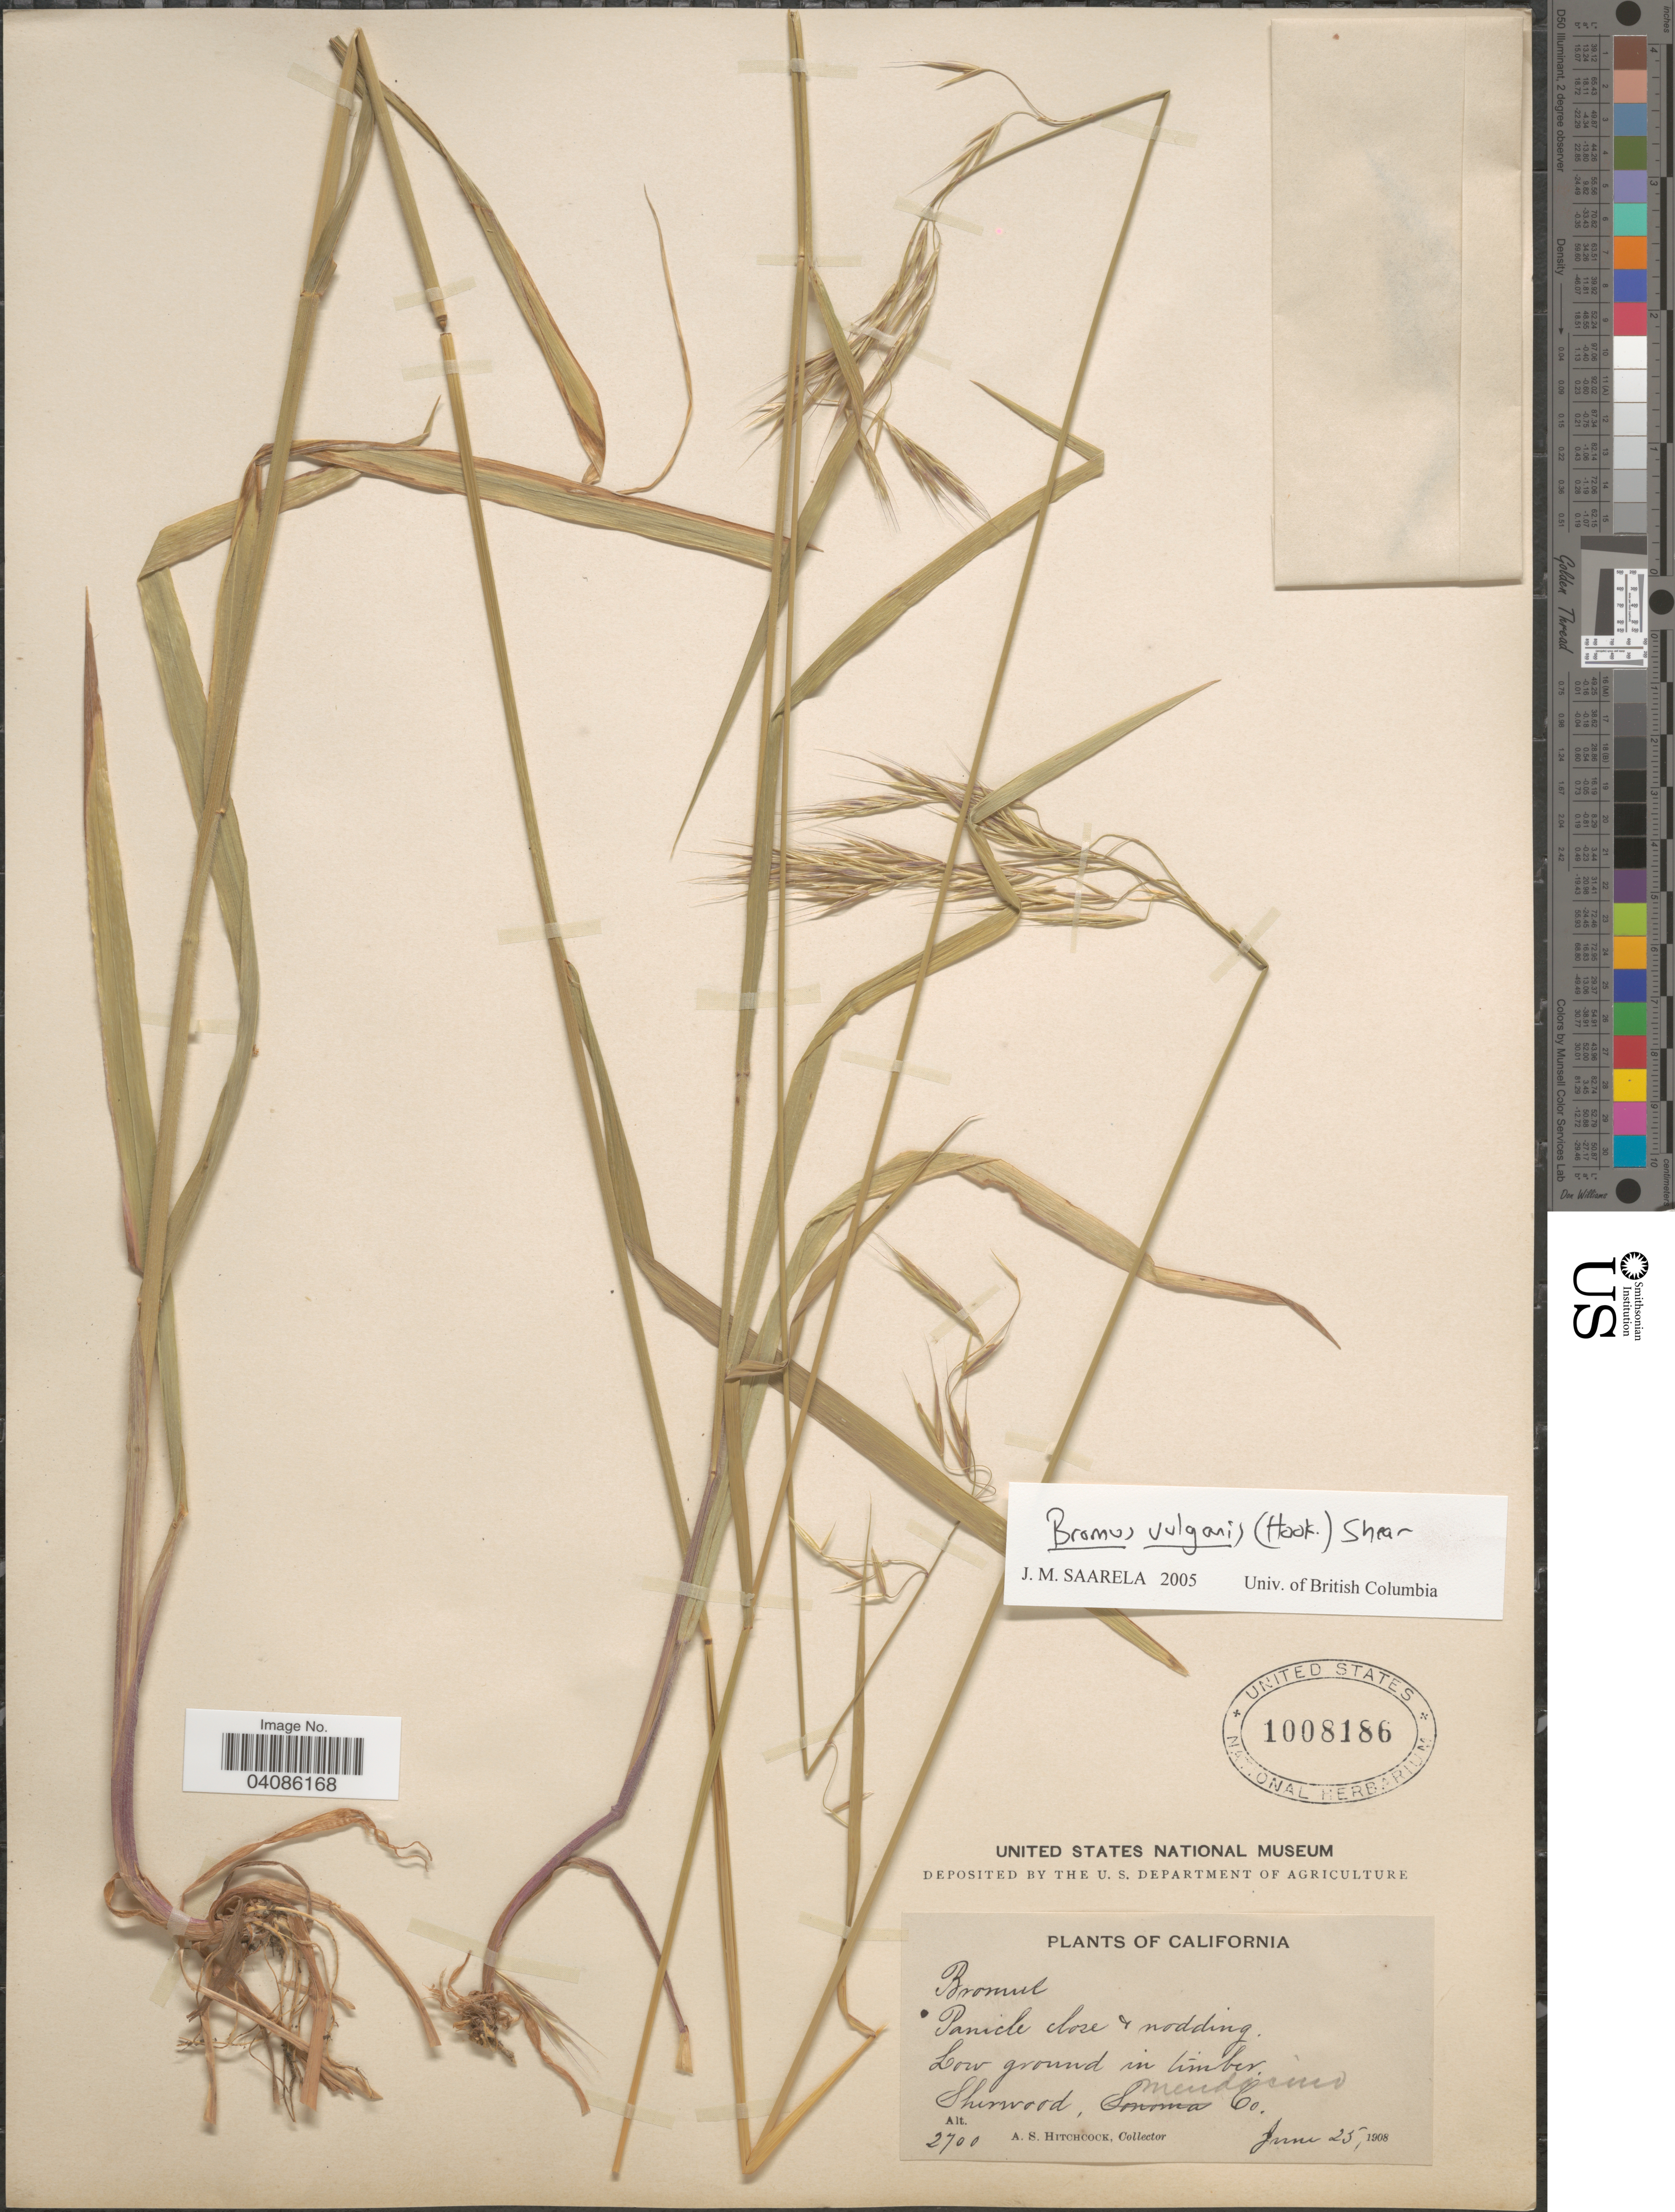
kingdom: Plantae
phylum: Tracheophyta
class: Liliopsida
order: Poales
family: Poaceae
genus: Bromus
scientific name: Bromus texensis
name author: (Shear) Hitchc.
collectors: A. S. Hitchcock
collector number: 2700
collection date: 1908-06-25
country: United States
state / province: California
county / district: Mendocino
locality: Low ground in timer, Sherwood, Mendocino Co.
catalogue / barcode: US 1008186